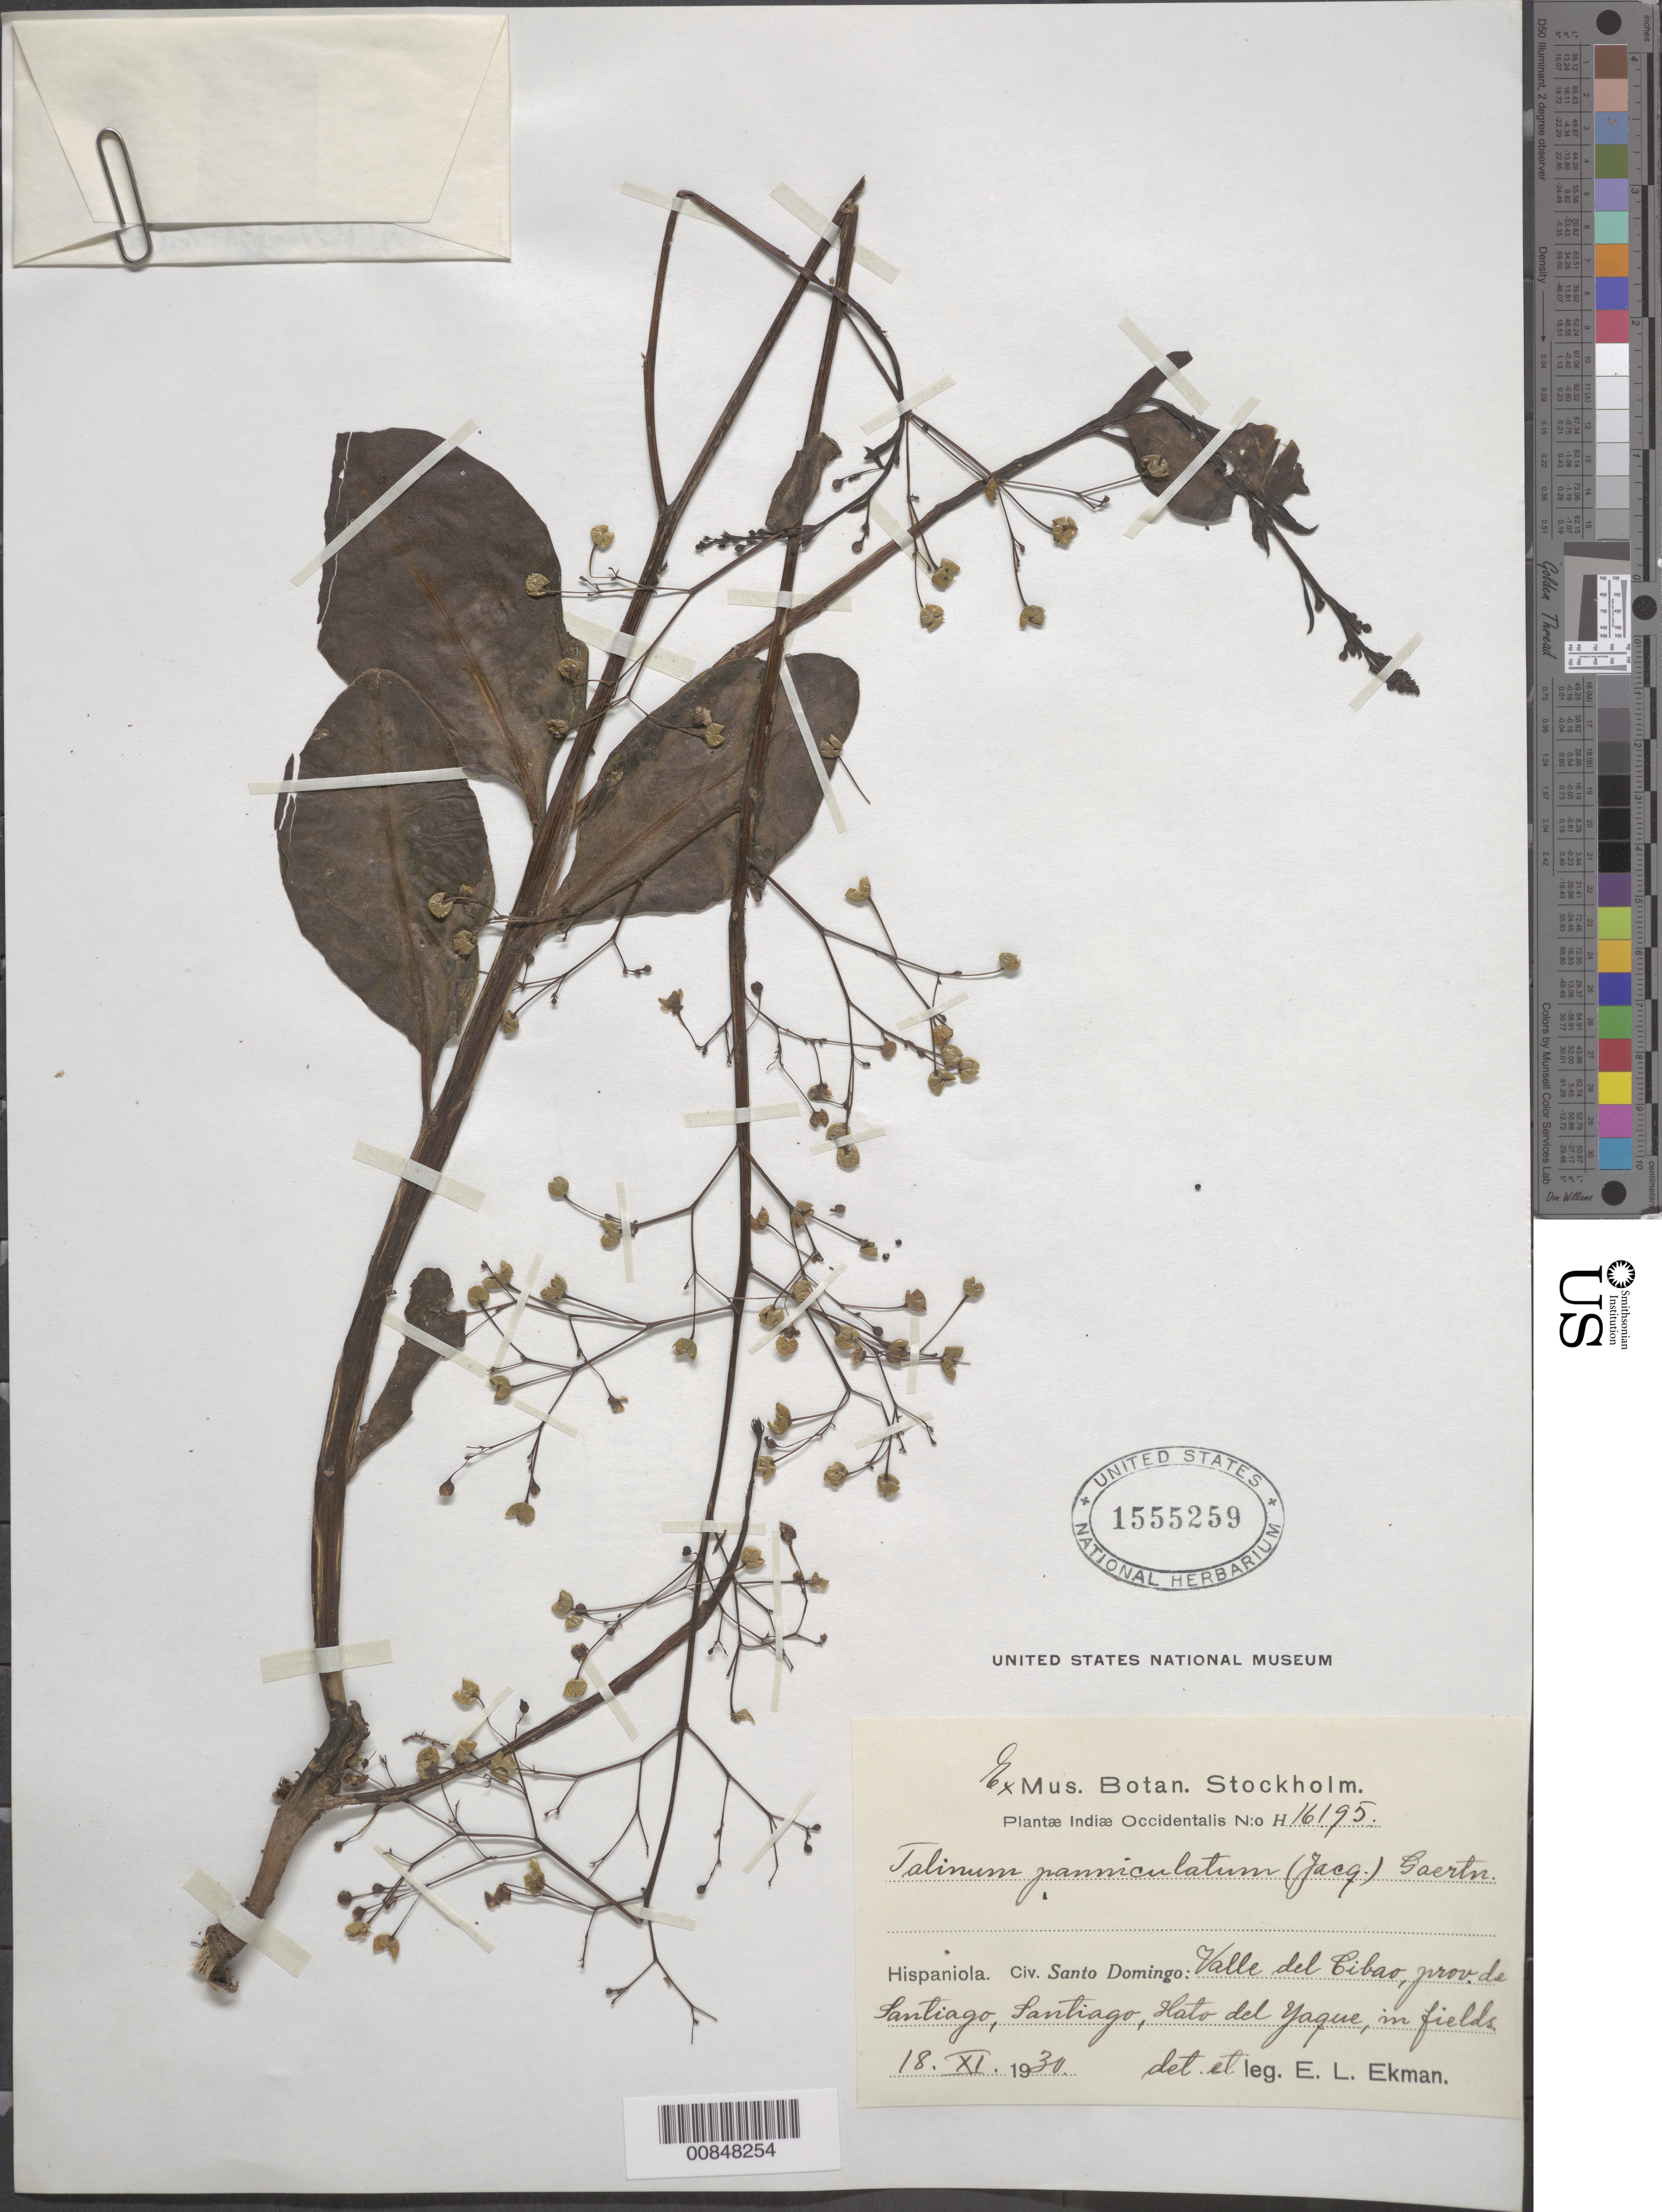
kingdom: Plantae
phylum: Tracheophyta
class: Magnoliopsida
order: Caryophyllales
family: Talinaceae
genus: Talinum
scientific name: Talinum paniculatum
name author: (Jacq.) Gaertn.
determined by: Ekman, E. L.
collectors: E. L. Ekman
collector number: H 16195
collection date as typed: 18 Nov 1930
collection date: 1930-11-18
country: Dominican Republic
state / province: Santiago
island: Hispaniola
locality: Valle del Cibao, Santiago, Hato del Yaque.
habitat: In fields.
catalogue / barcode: US 1555259